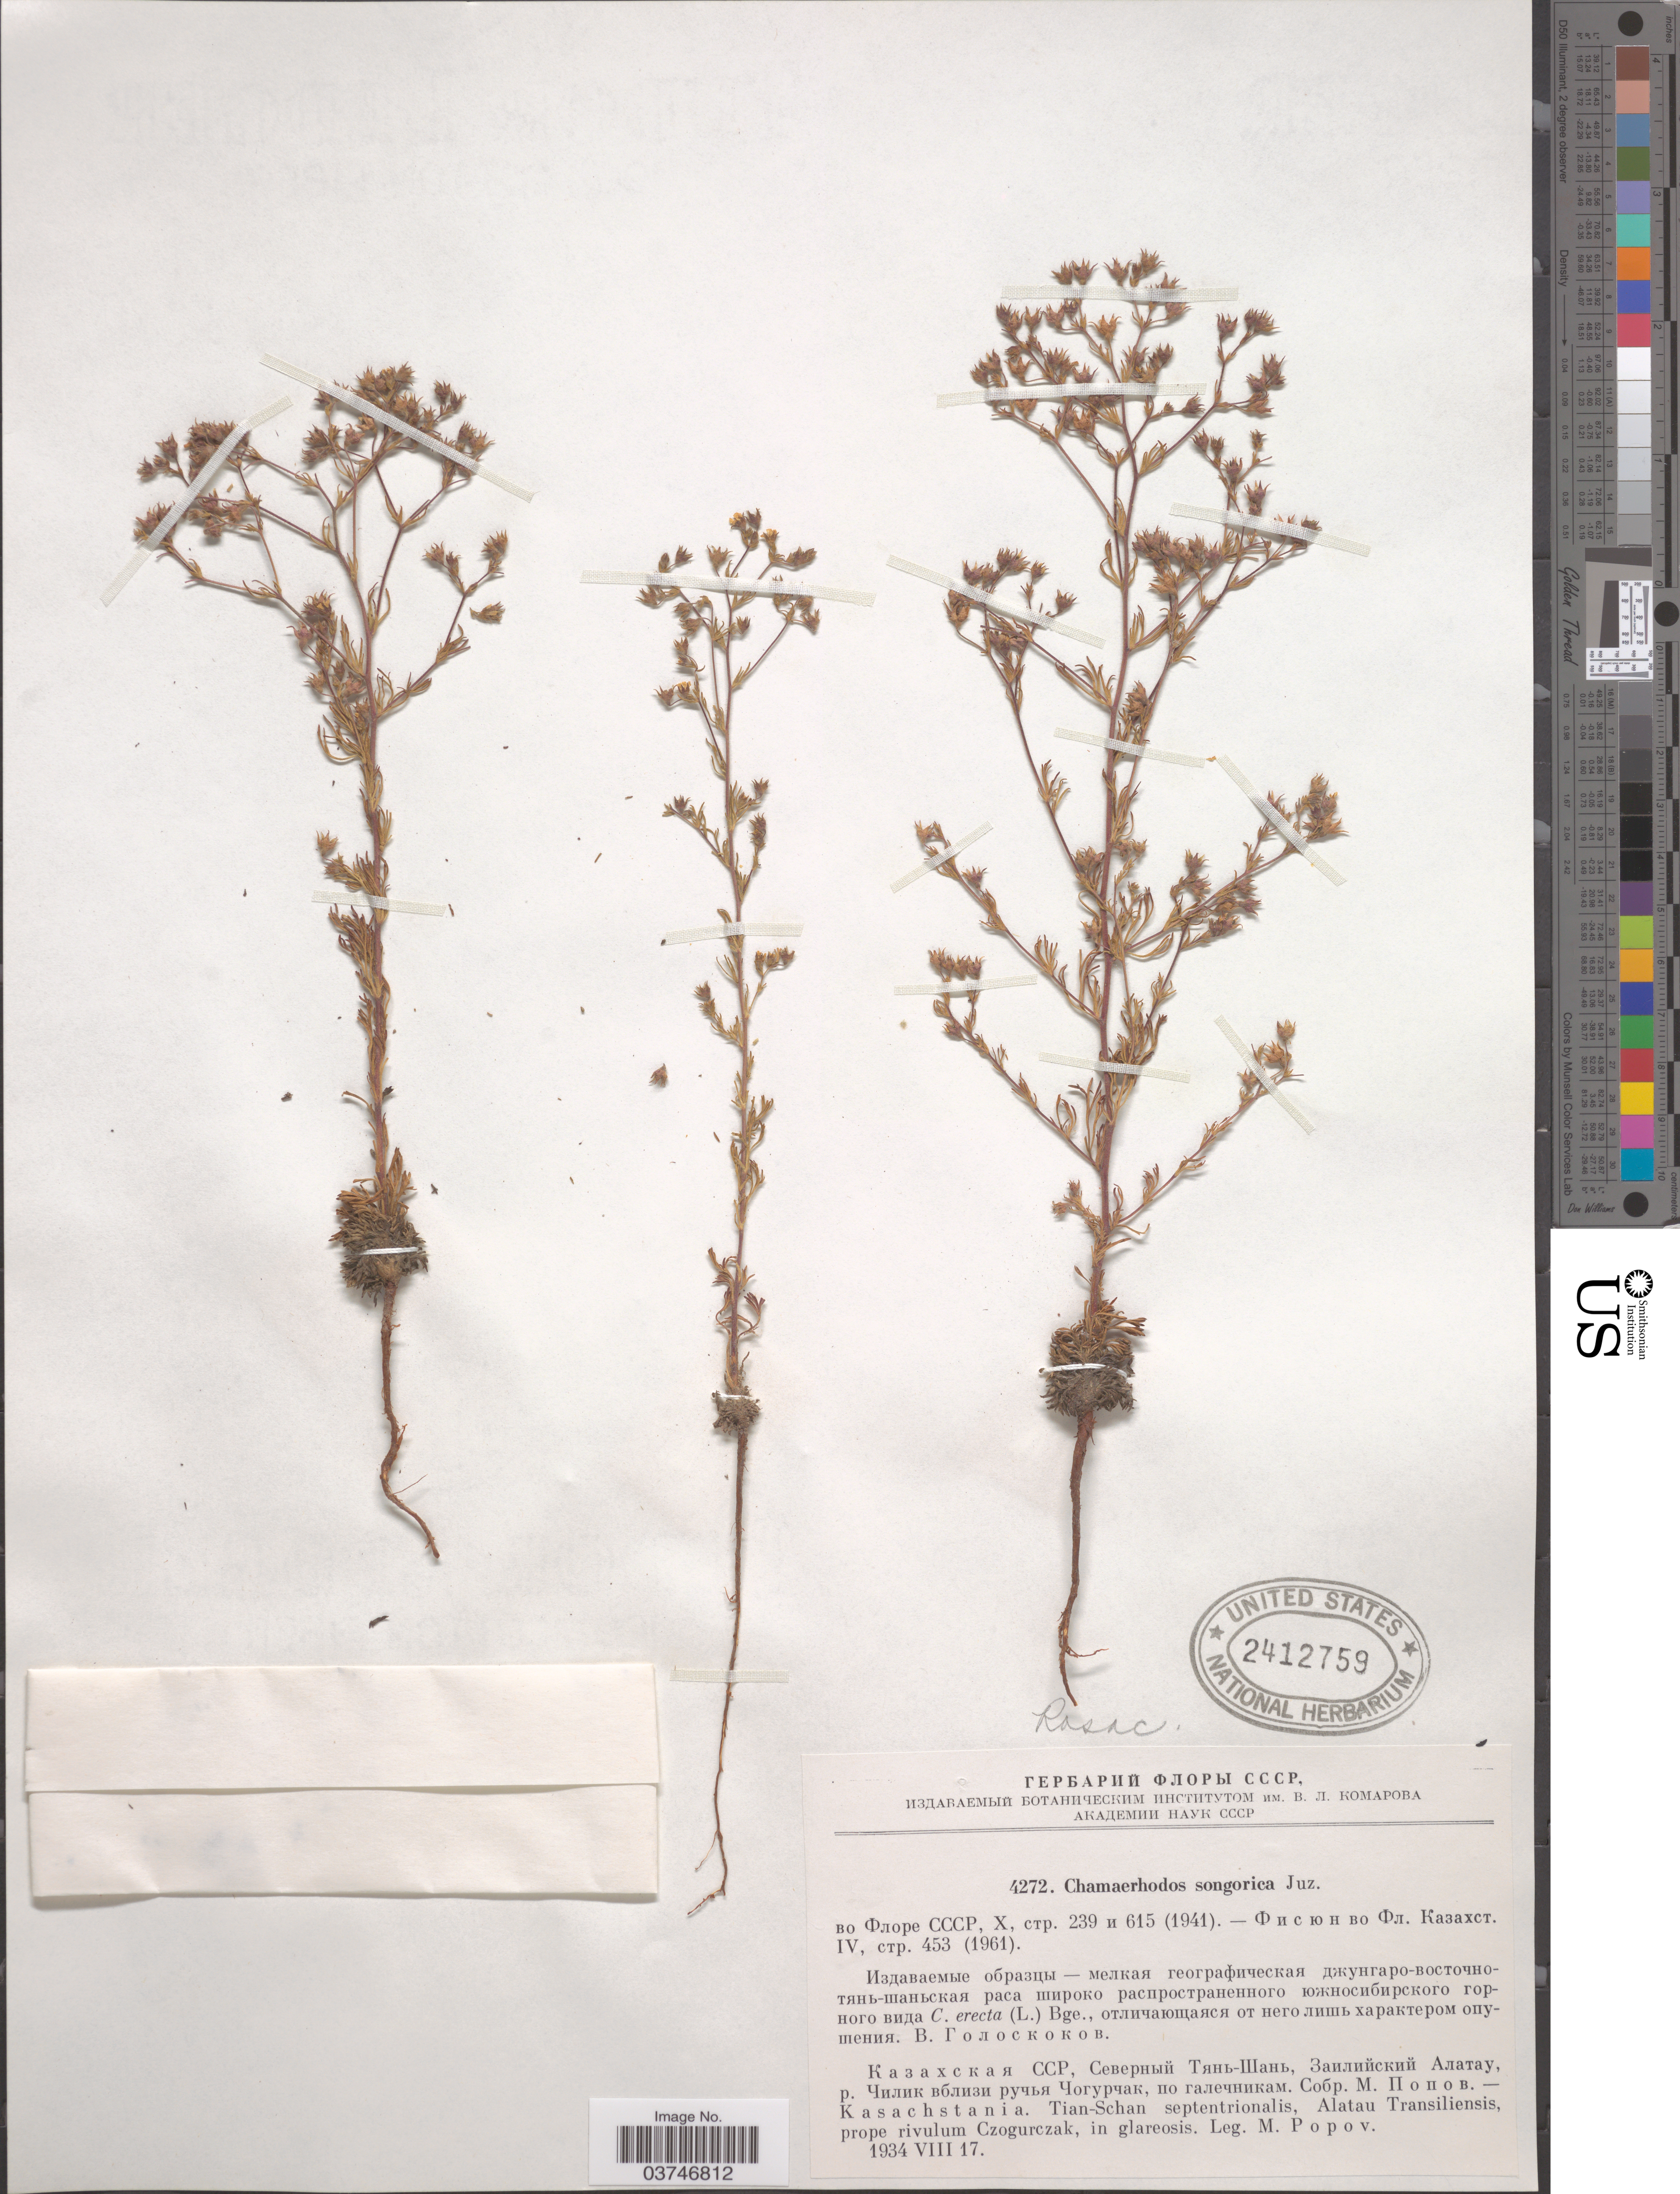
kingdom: Plantae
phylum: Tracheophyta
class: Magnoliopsida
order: Rosales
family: Rosaceae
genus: Chamaerhodos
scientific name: Chamaerhodos songarica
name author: Juz.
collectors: M. Popov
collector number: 4272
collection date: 1934-08-17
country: Kazakhstan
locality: Kasachstania. Tian-Schan septentrionalis, Alatau Transiliensis, prope rivulum Czogurczak, in glareosis.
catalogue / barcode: US 2412759